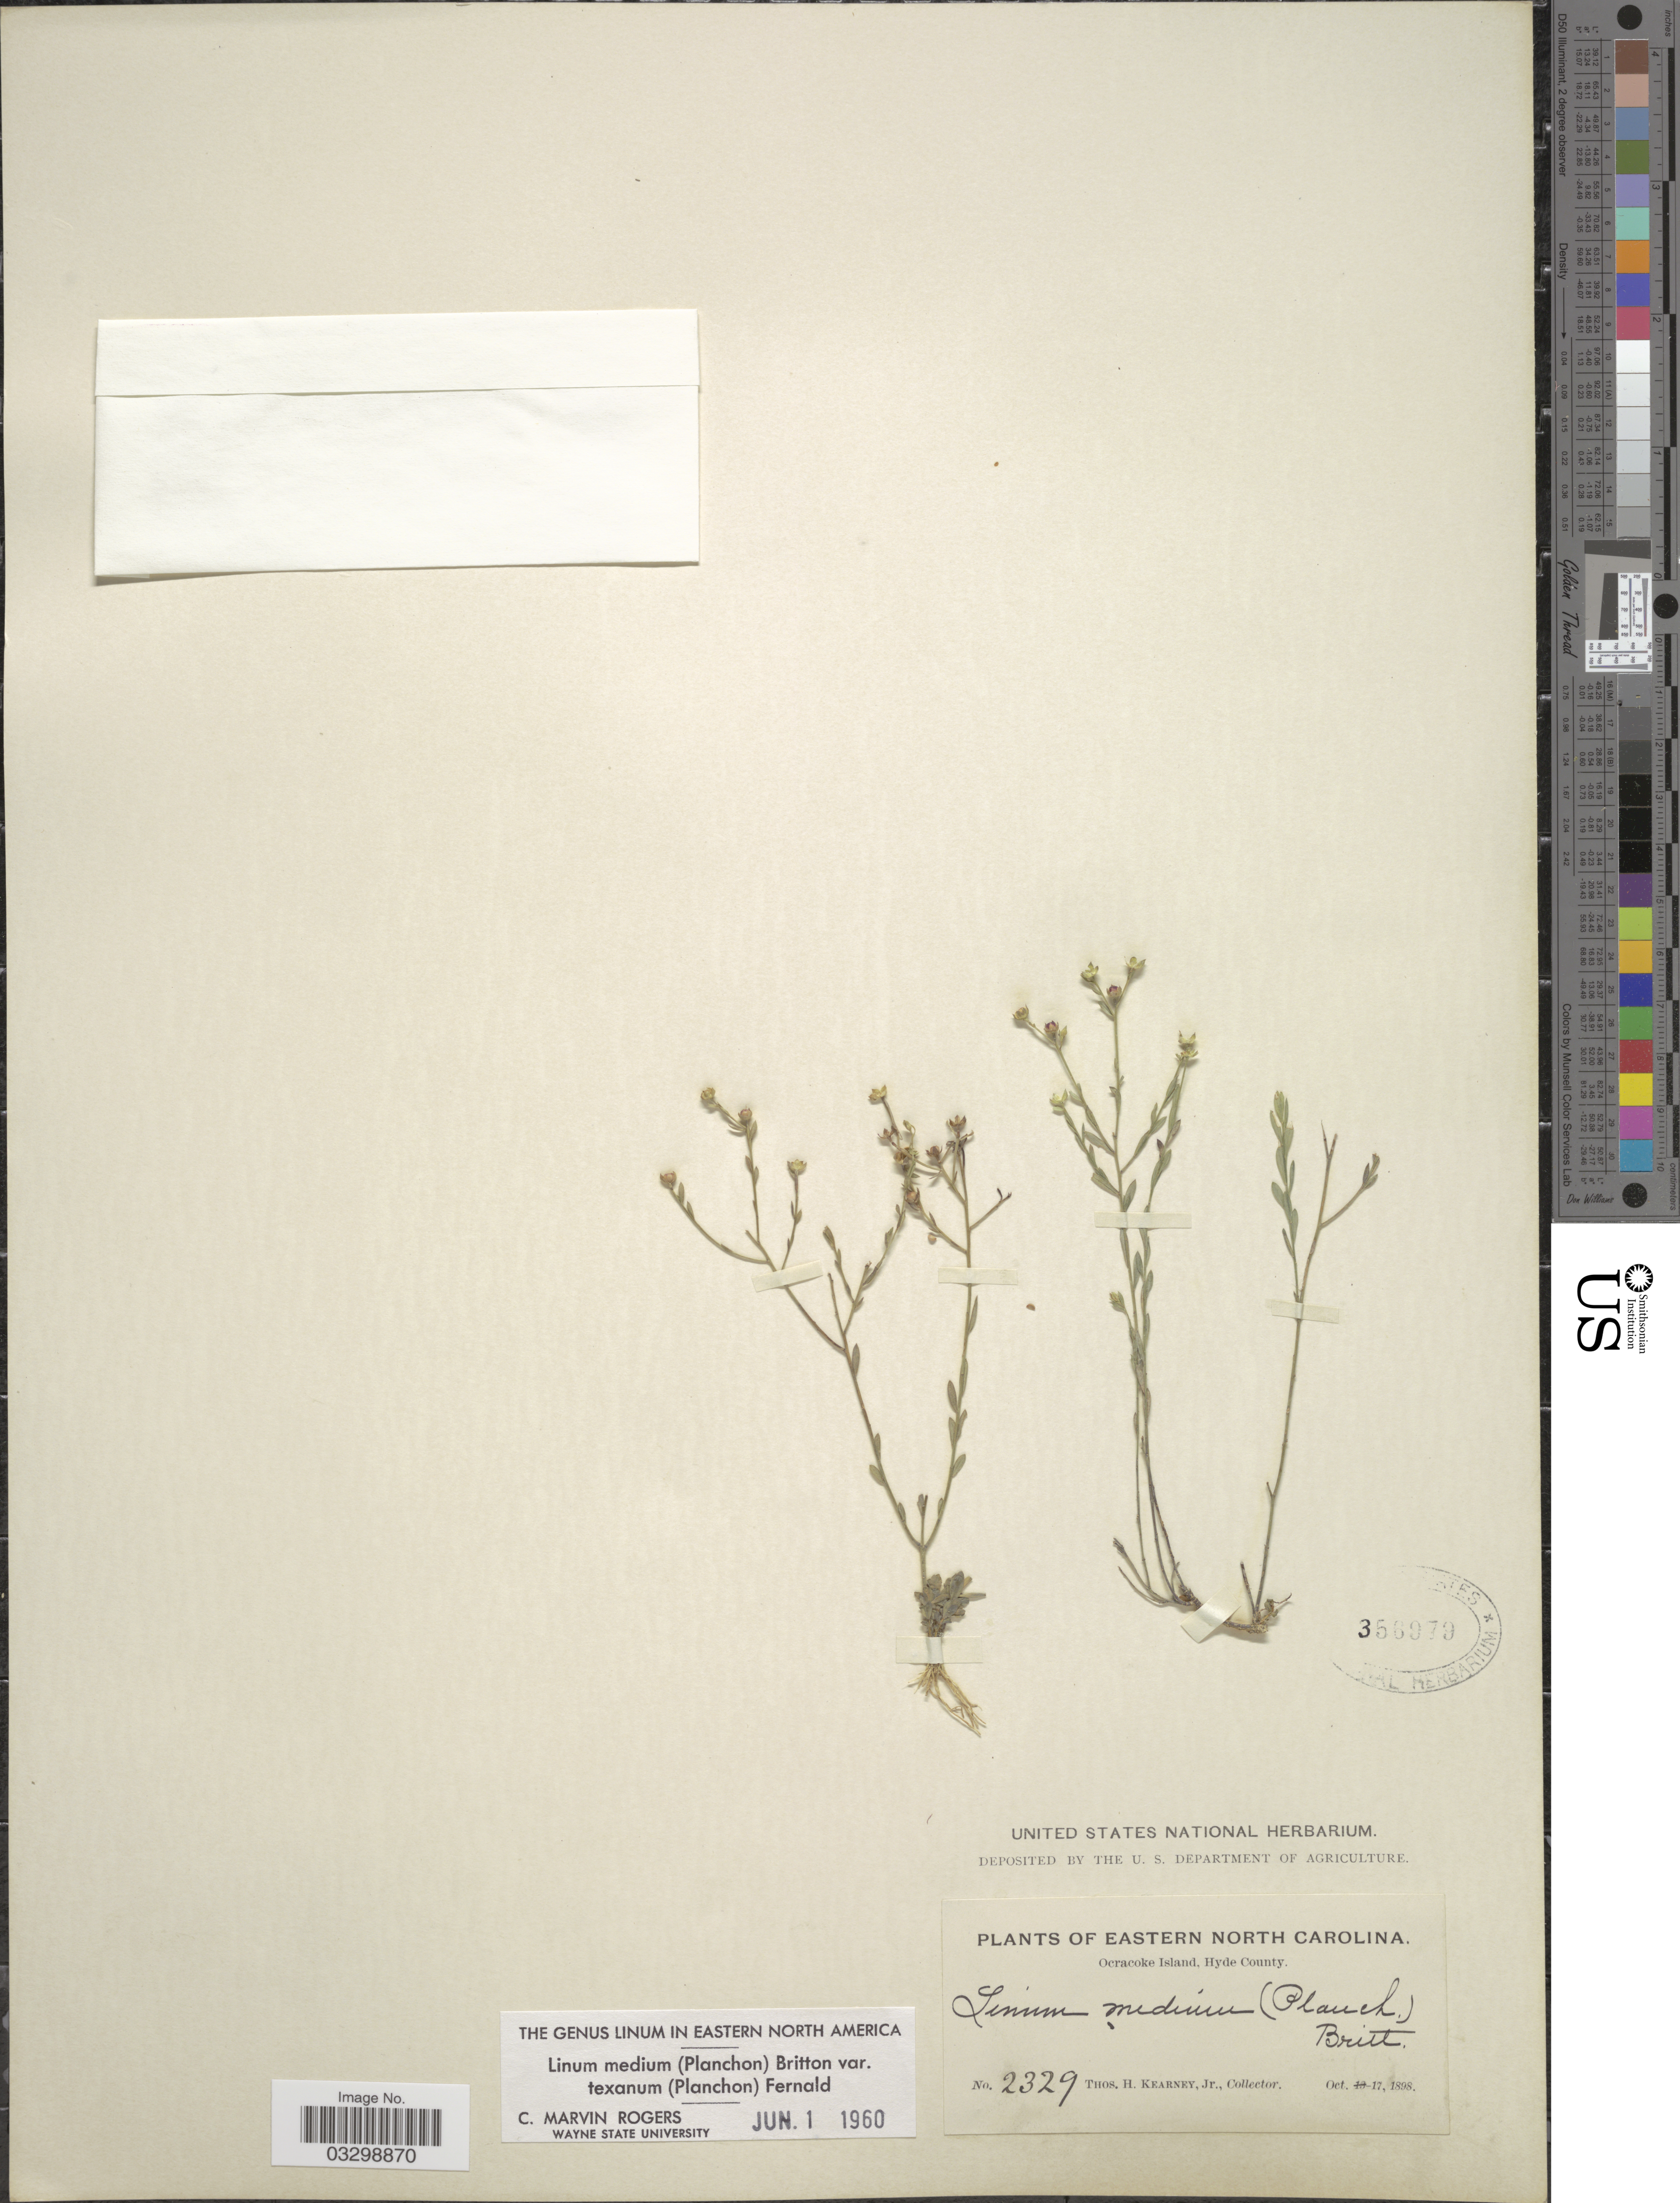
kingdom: Plantae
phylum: Tracheophyta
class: Magnoliopsida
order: Malpighiales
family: Linaceae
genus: Linum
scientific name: Linum medium var. texanum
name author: (Planch.) Fernald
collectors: T. H. Kearney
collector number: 2329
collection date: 1898-10-17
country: United States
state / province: North Carolina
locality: Eastern North Carolina. Ocracoke Island, Hyde County.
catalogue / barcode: US 356979